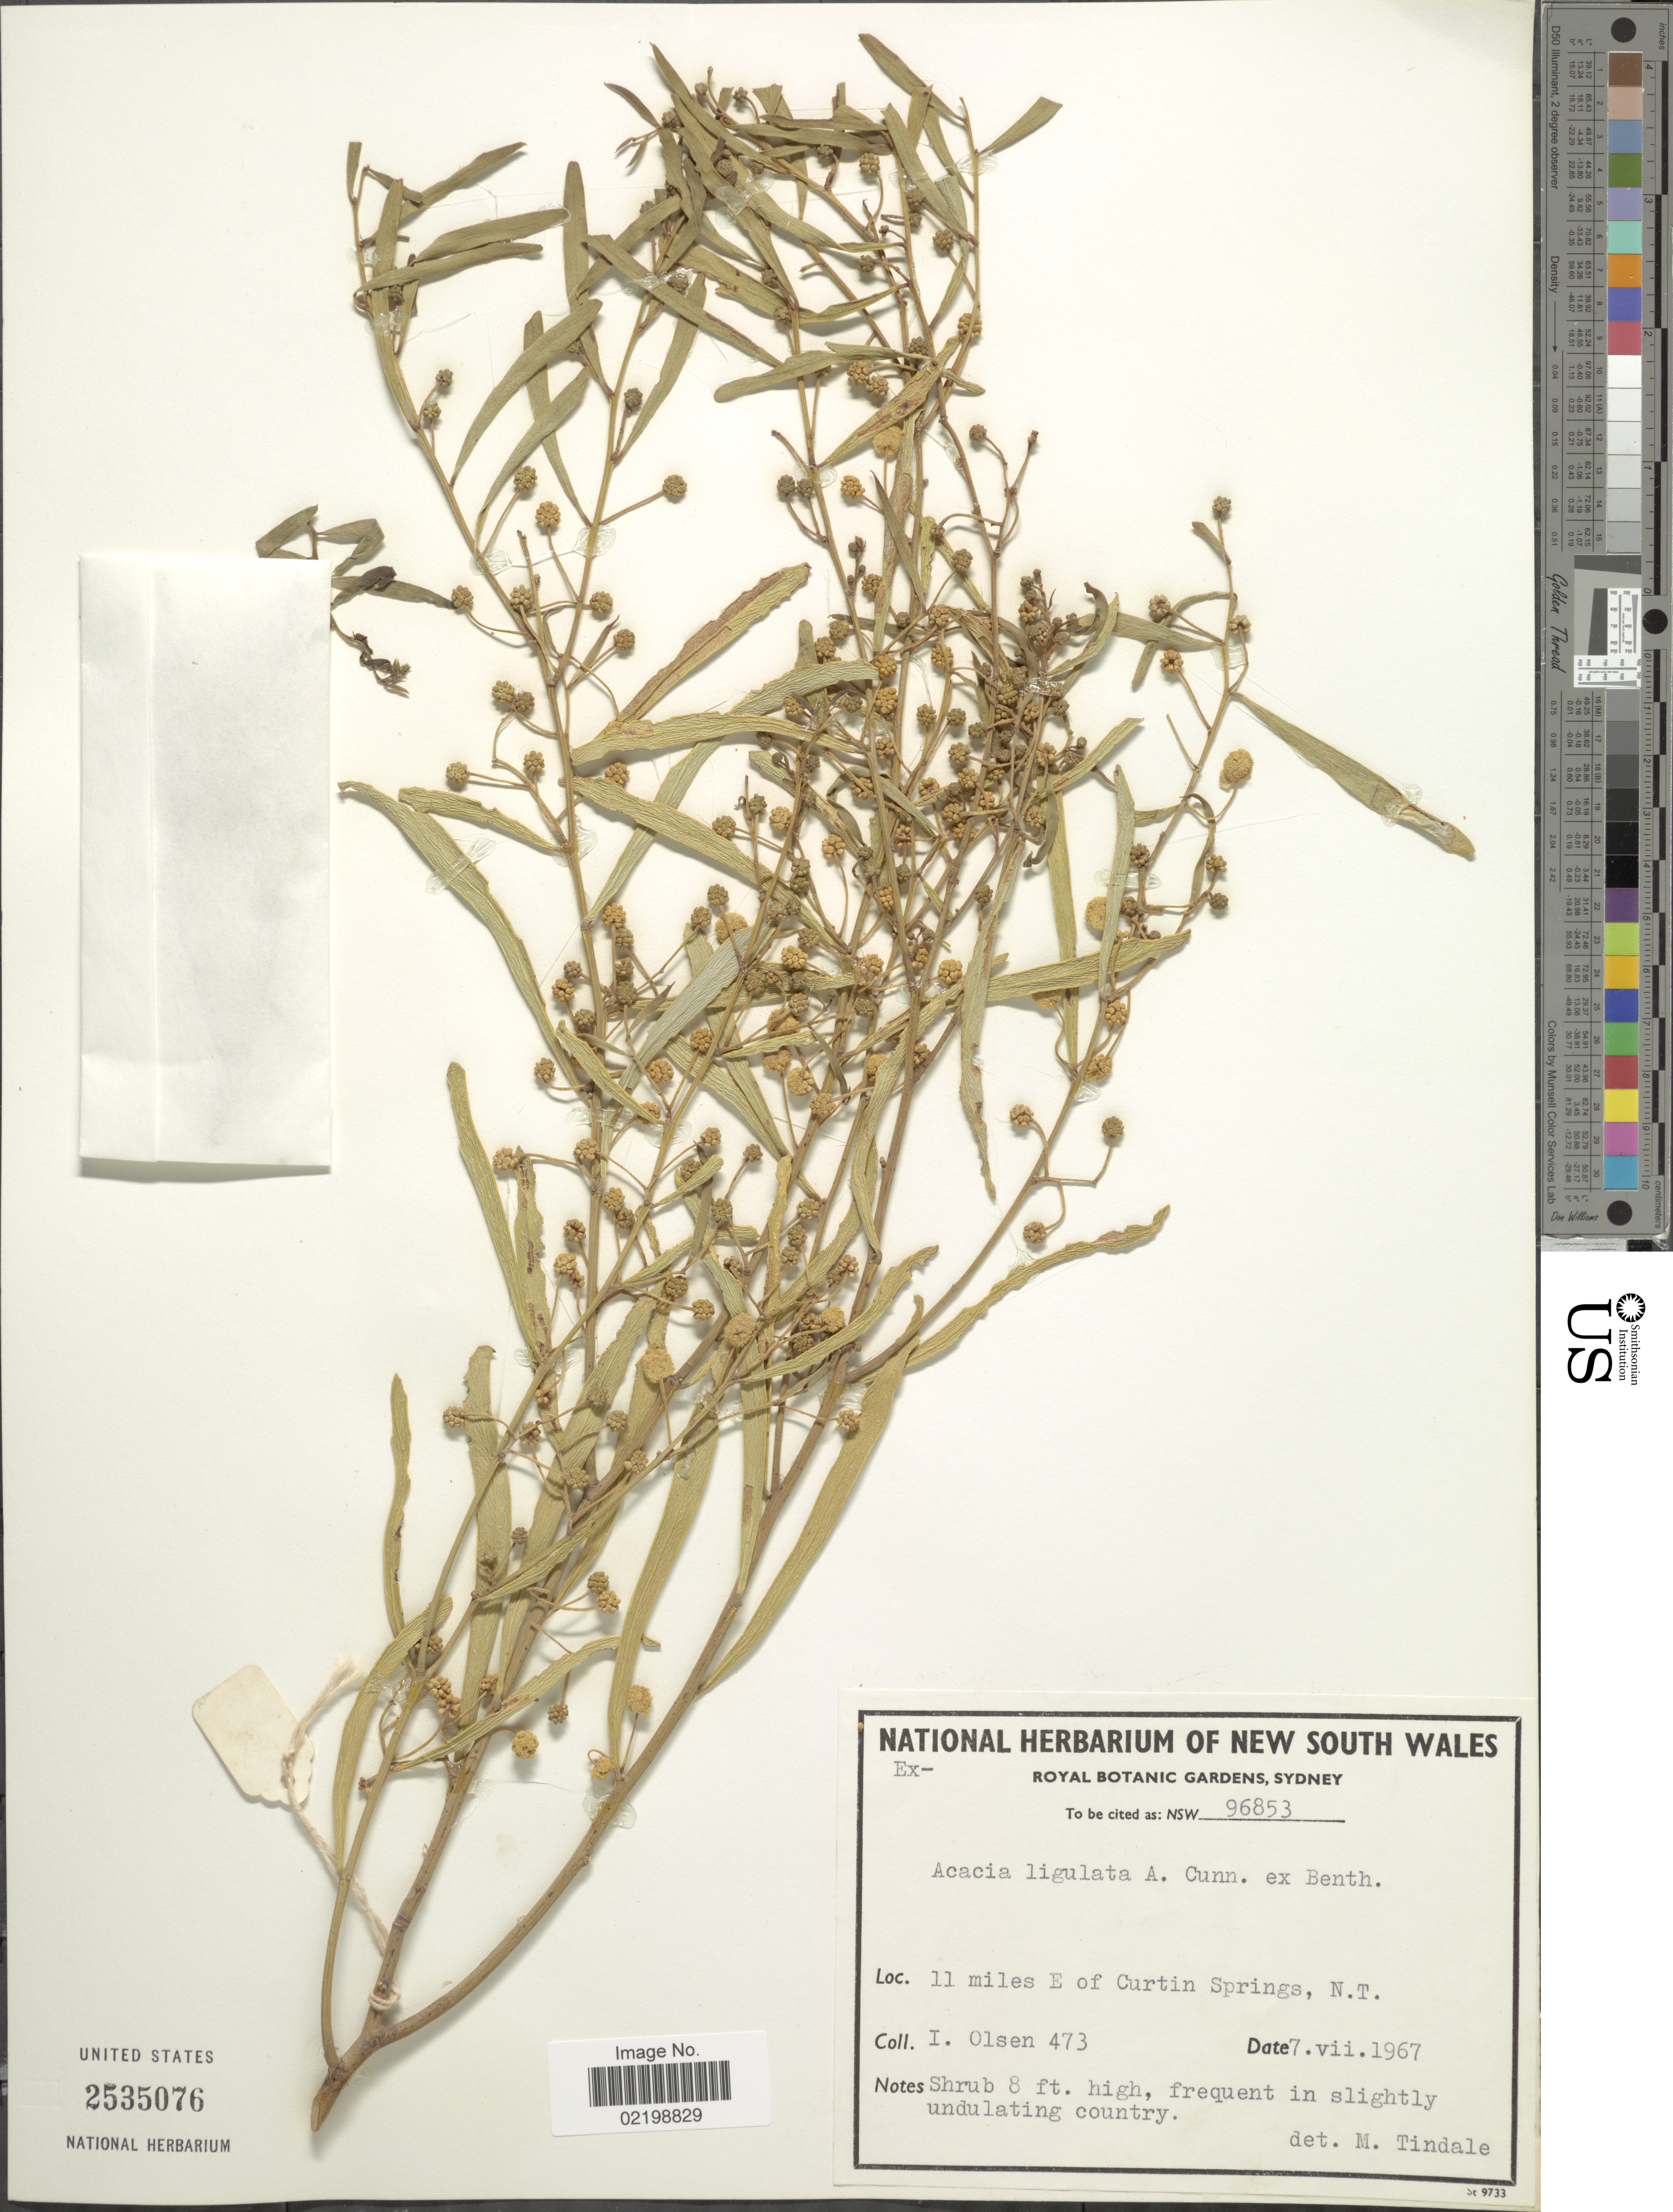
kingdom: Plantae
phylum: Tracheophyta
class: Magnoliopsida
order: Fabales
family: Fabaceae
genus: Acacia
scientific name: Acacia ligulata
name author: Benth.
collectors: I. Olsen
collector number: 473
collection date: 1967-07-07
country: Australia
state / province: Northern Territory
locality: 11 miles E of Curtin Springs, N.T.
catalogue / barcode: US 2535076